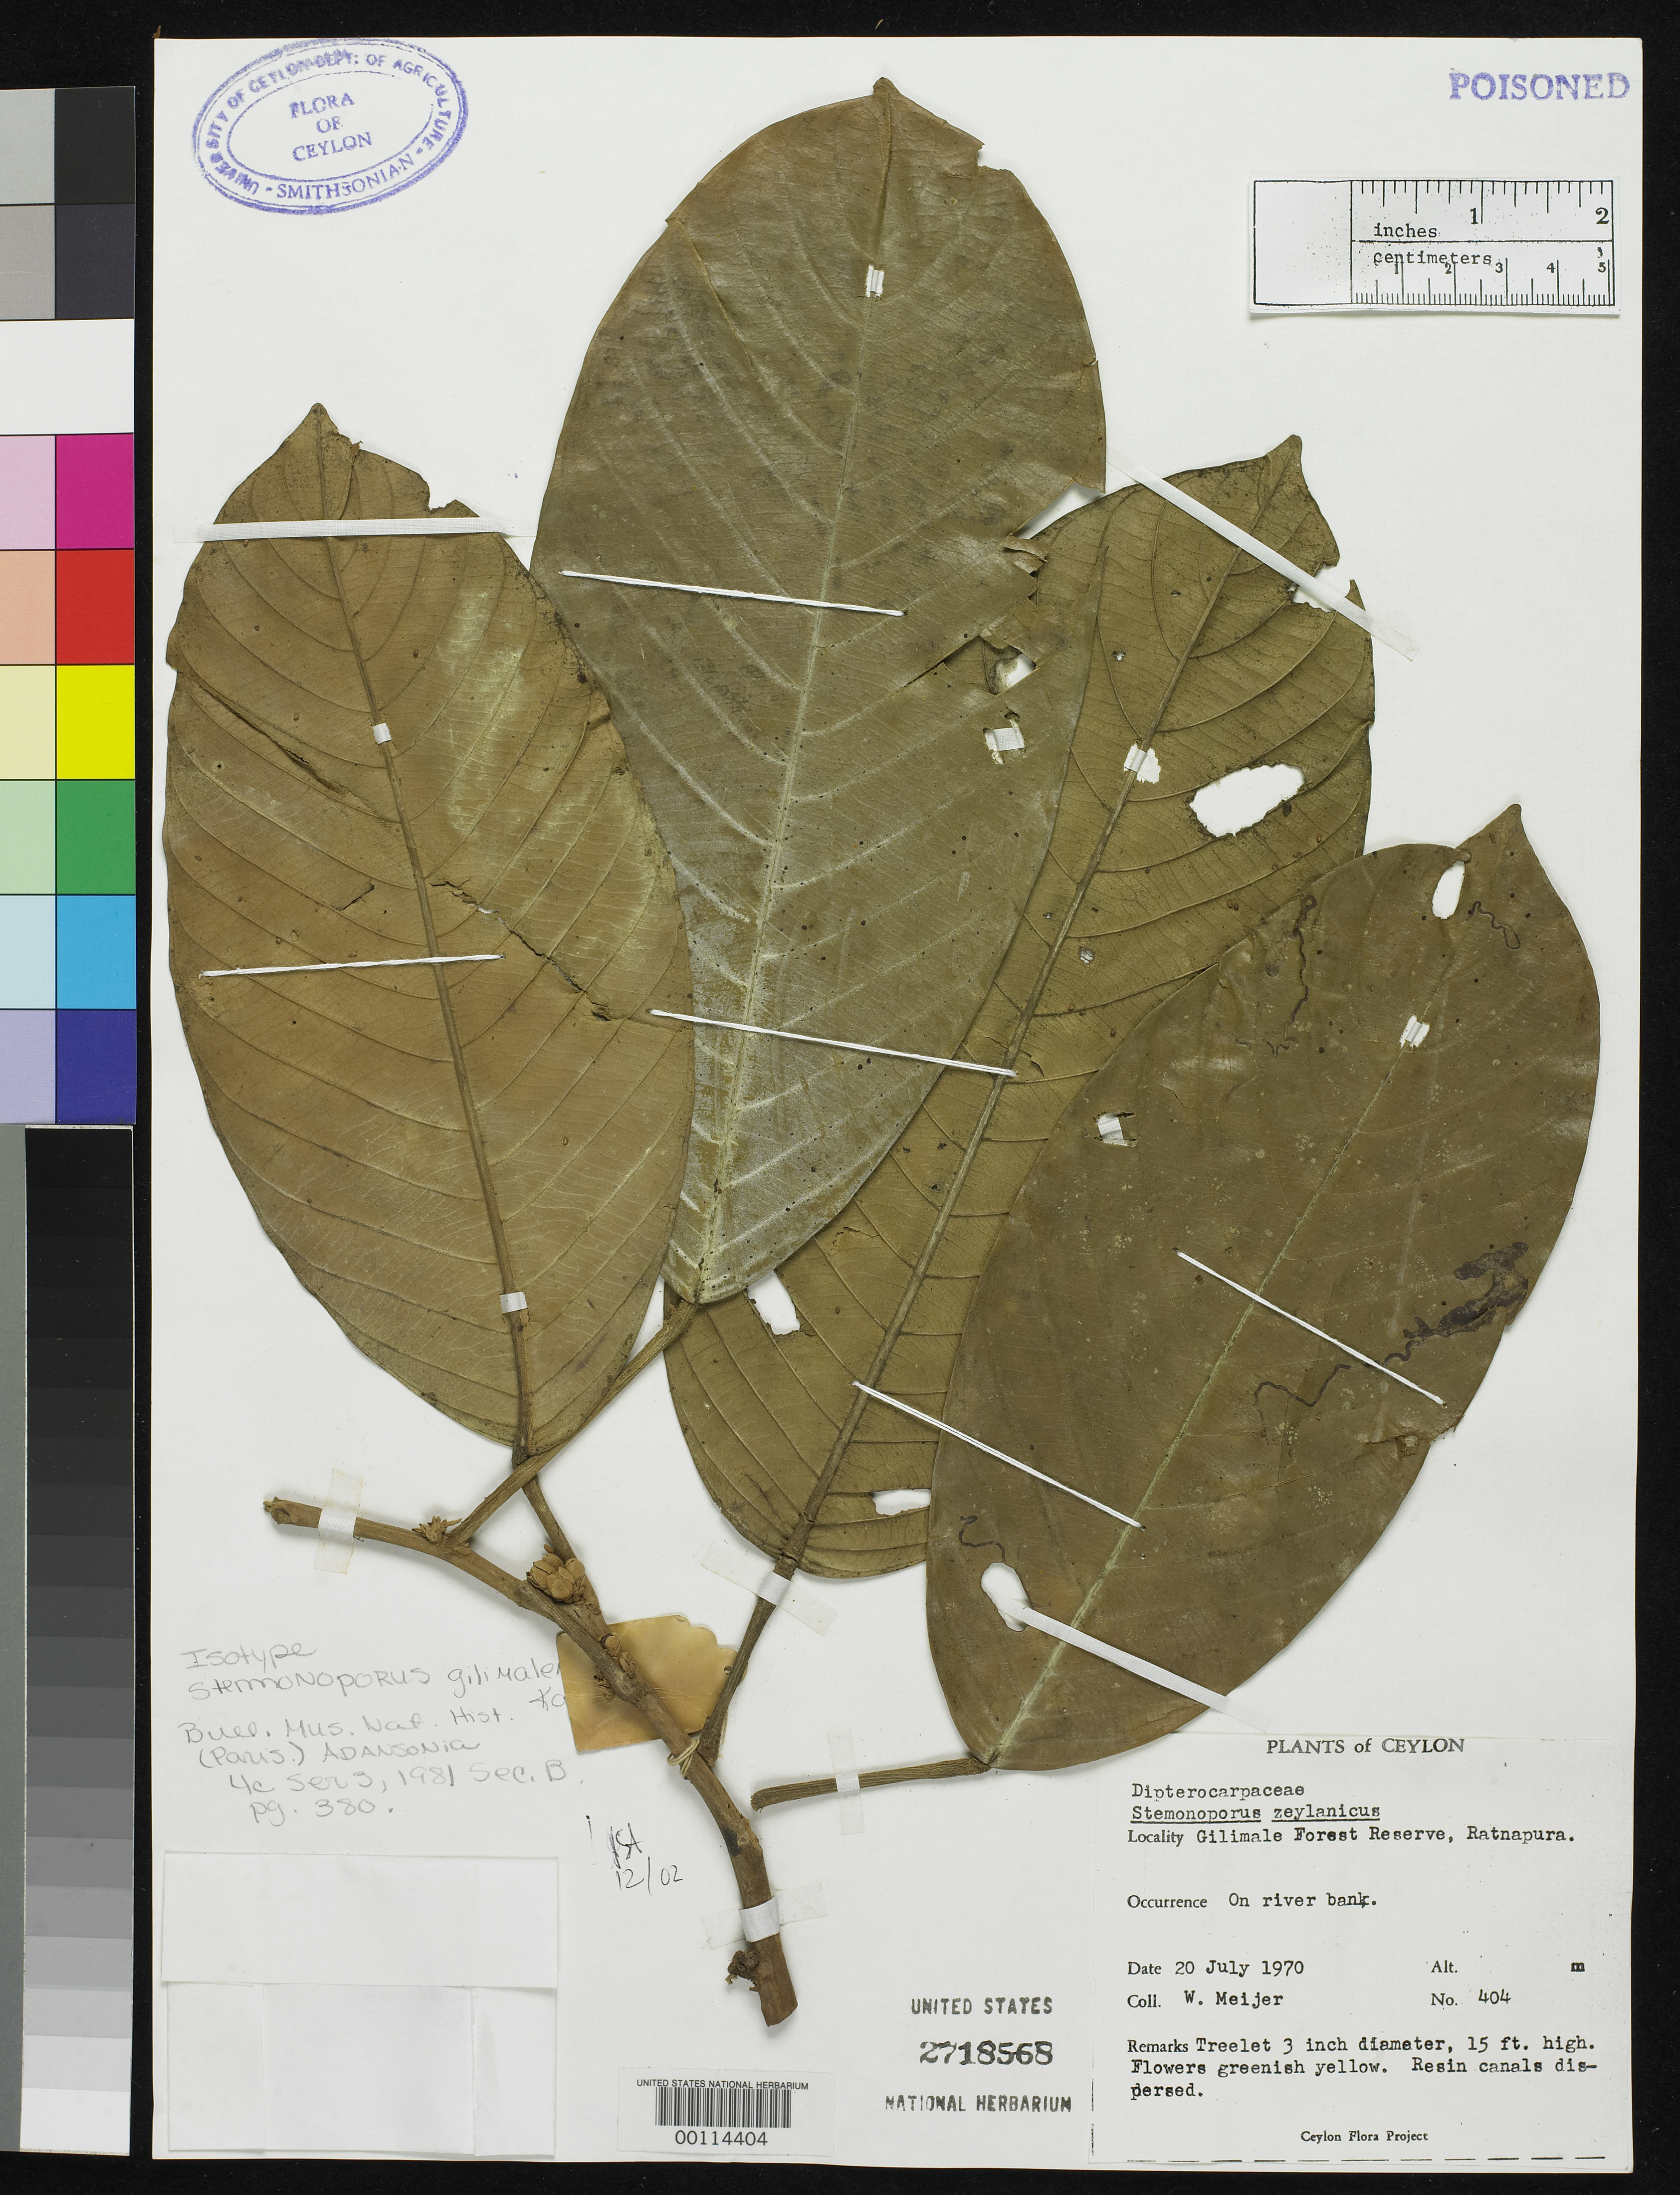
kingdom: Plantae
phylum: Tracheophyta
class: Magnoliopsida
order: Malvales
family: Dipterocarpaceae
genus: Stemonoporus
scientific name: Stemonoporus gilimalensis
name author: Kosterm.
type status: Isotype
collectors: W. Meijer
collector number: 404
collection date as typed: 20 Jul 1970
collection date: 1970-07-20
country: Sri Lanka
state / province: Sabaragamuwa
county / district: Ratnapura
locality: Gilimala Forest Reserve.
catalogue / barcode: US 2718568